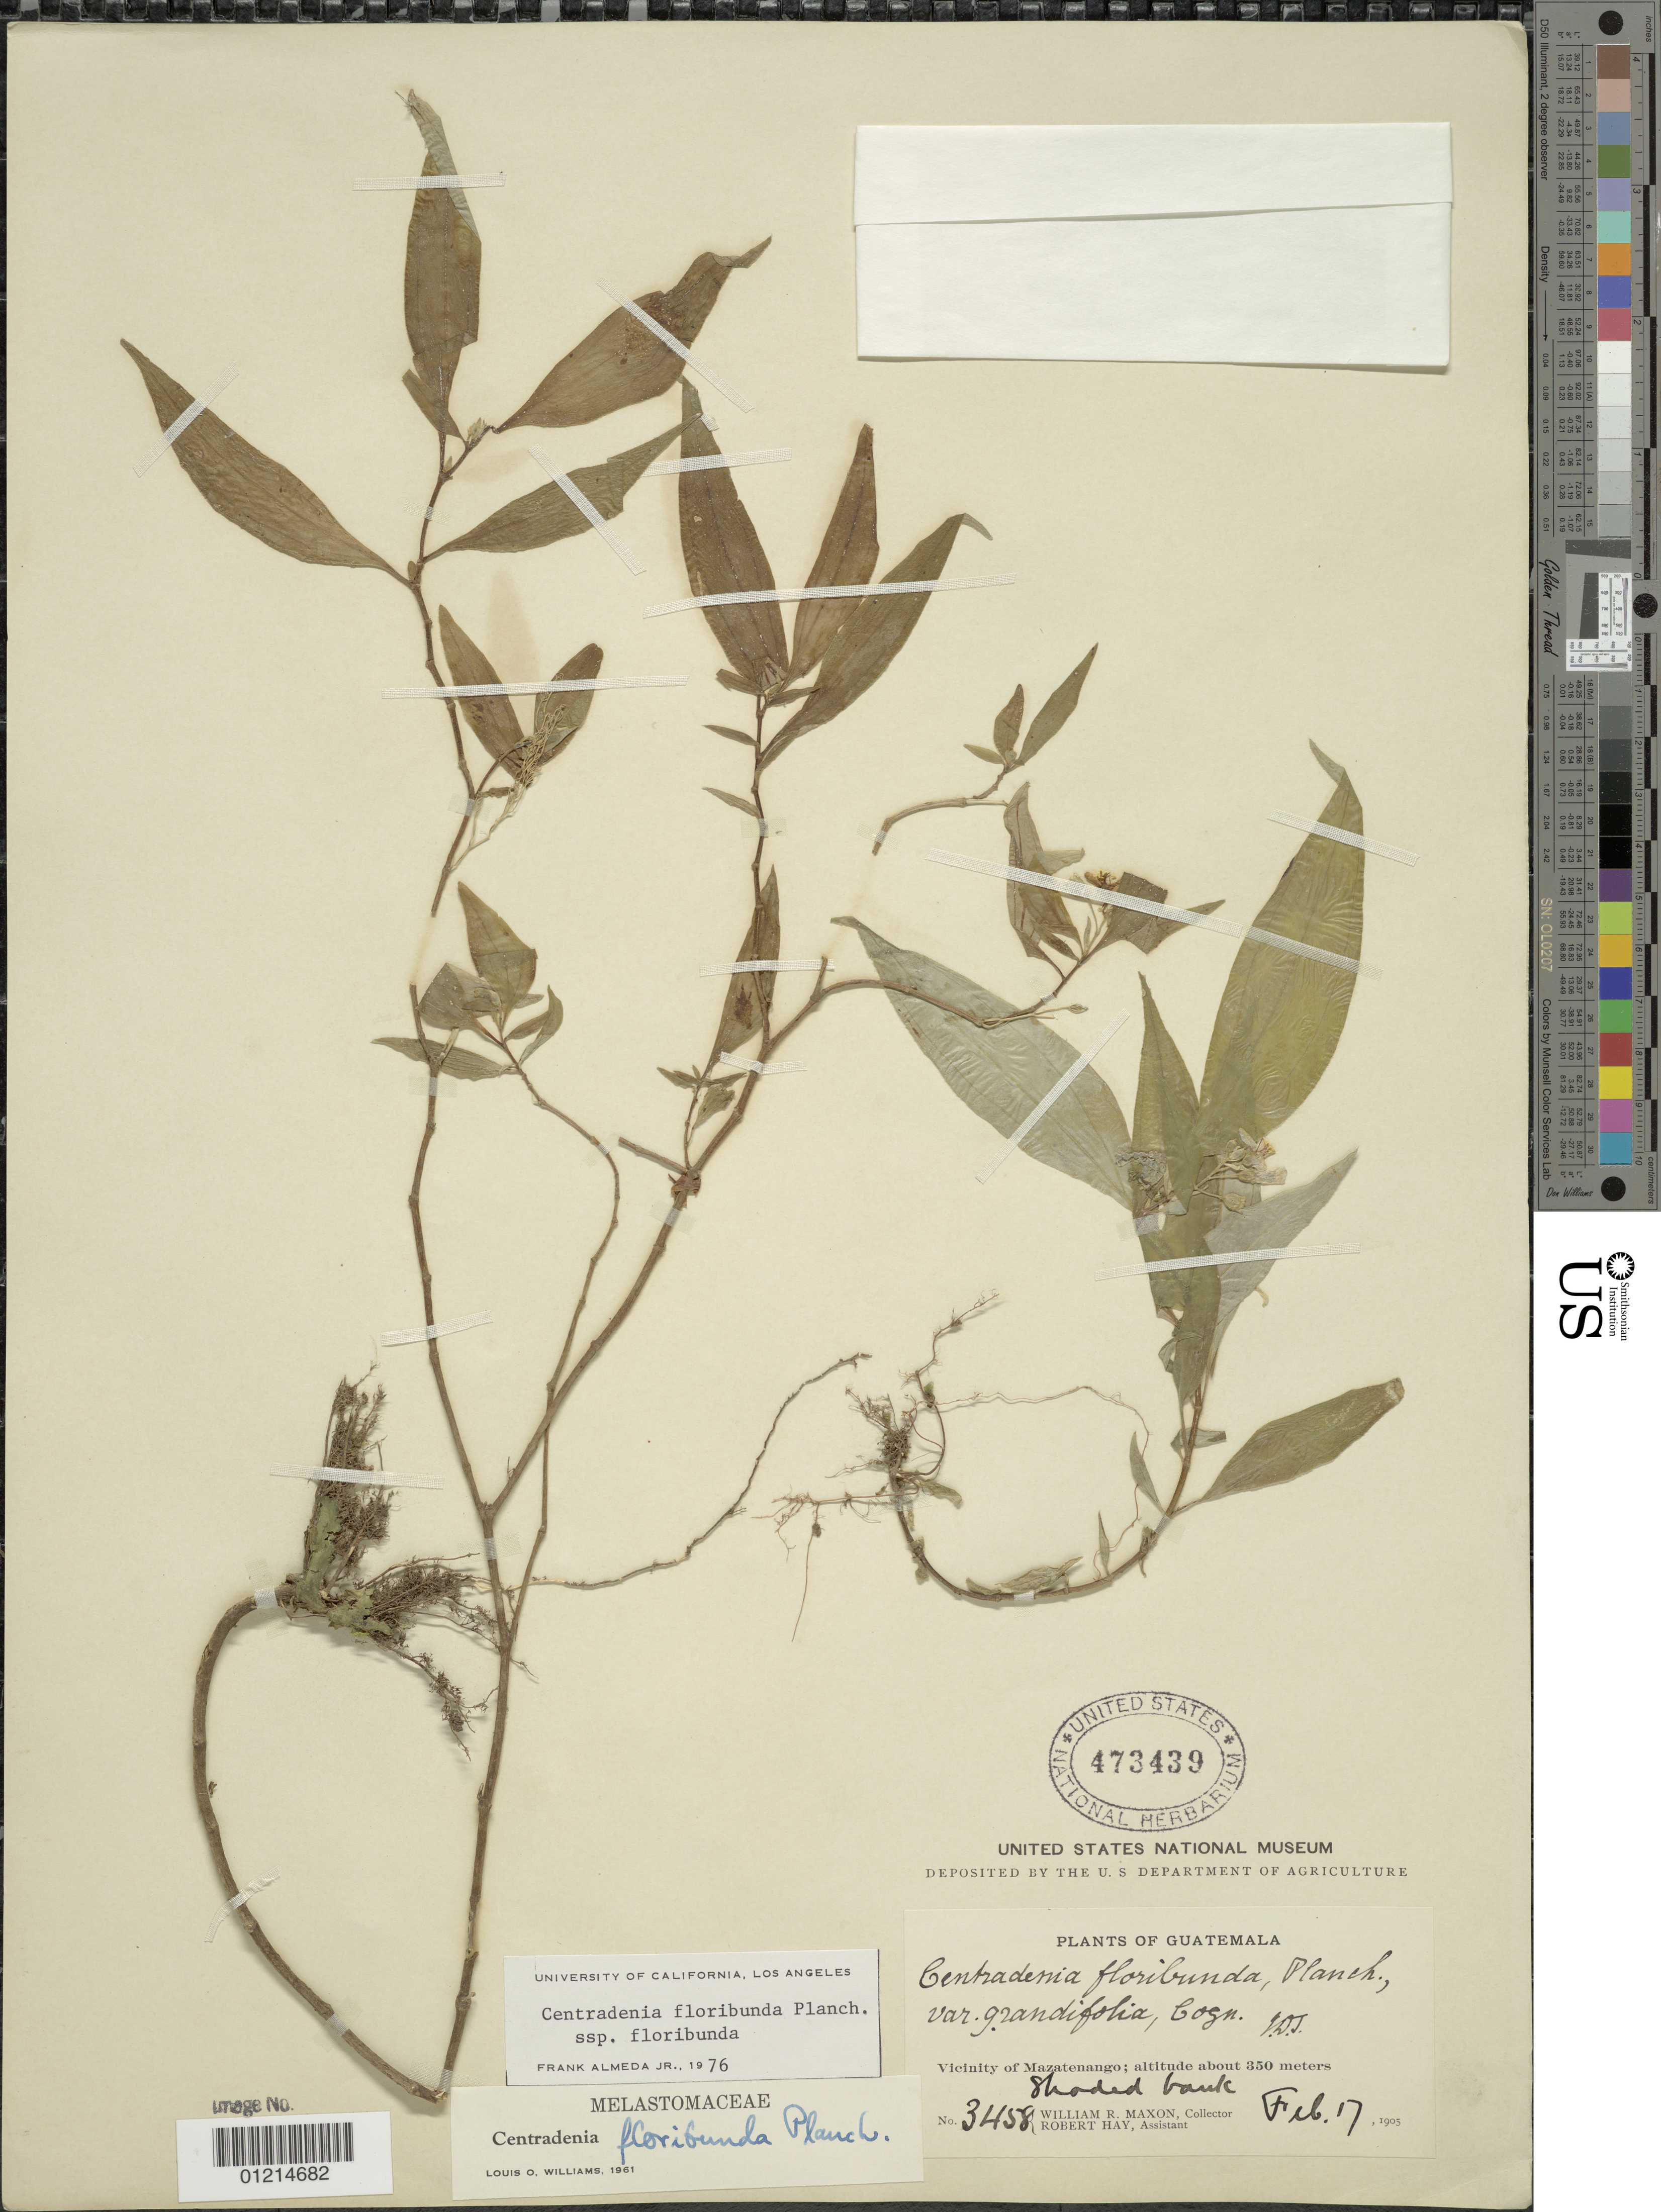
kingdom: Plantae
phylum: Tracheophyta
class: Magnoliopsida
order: Myrtales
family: Melastomataceae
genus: Centradenia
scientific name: Centradenia floribunda subsp. floribunda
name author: Planch.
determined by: Almeda, F.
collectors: W. R. Maxon & R. Hay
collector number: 3458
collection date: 1905-02-17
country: Guatemala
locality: Vicinity of Mazatenango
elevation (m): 350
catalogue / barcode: US 473439